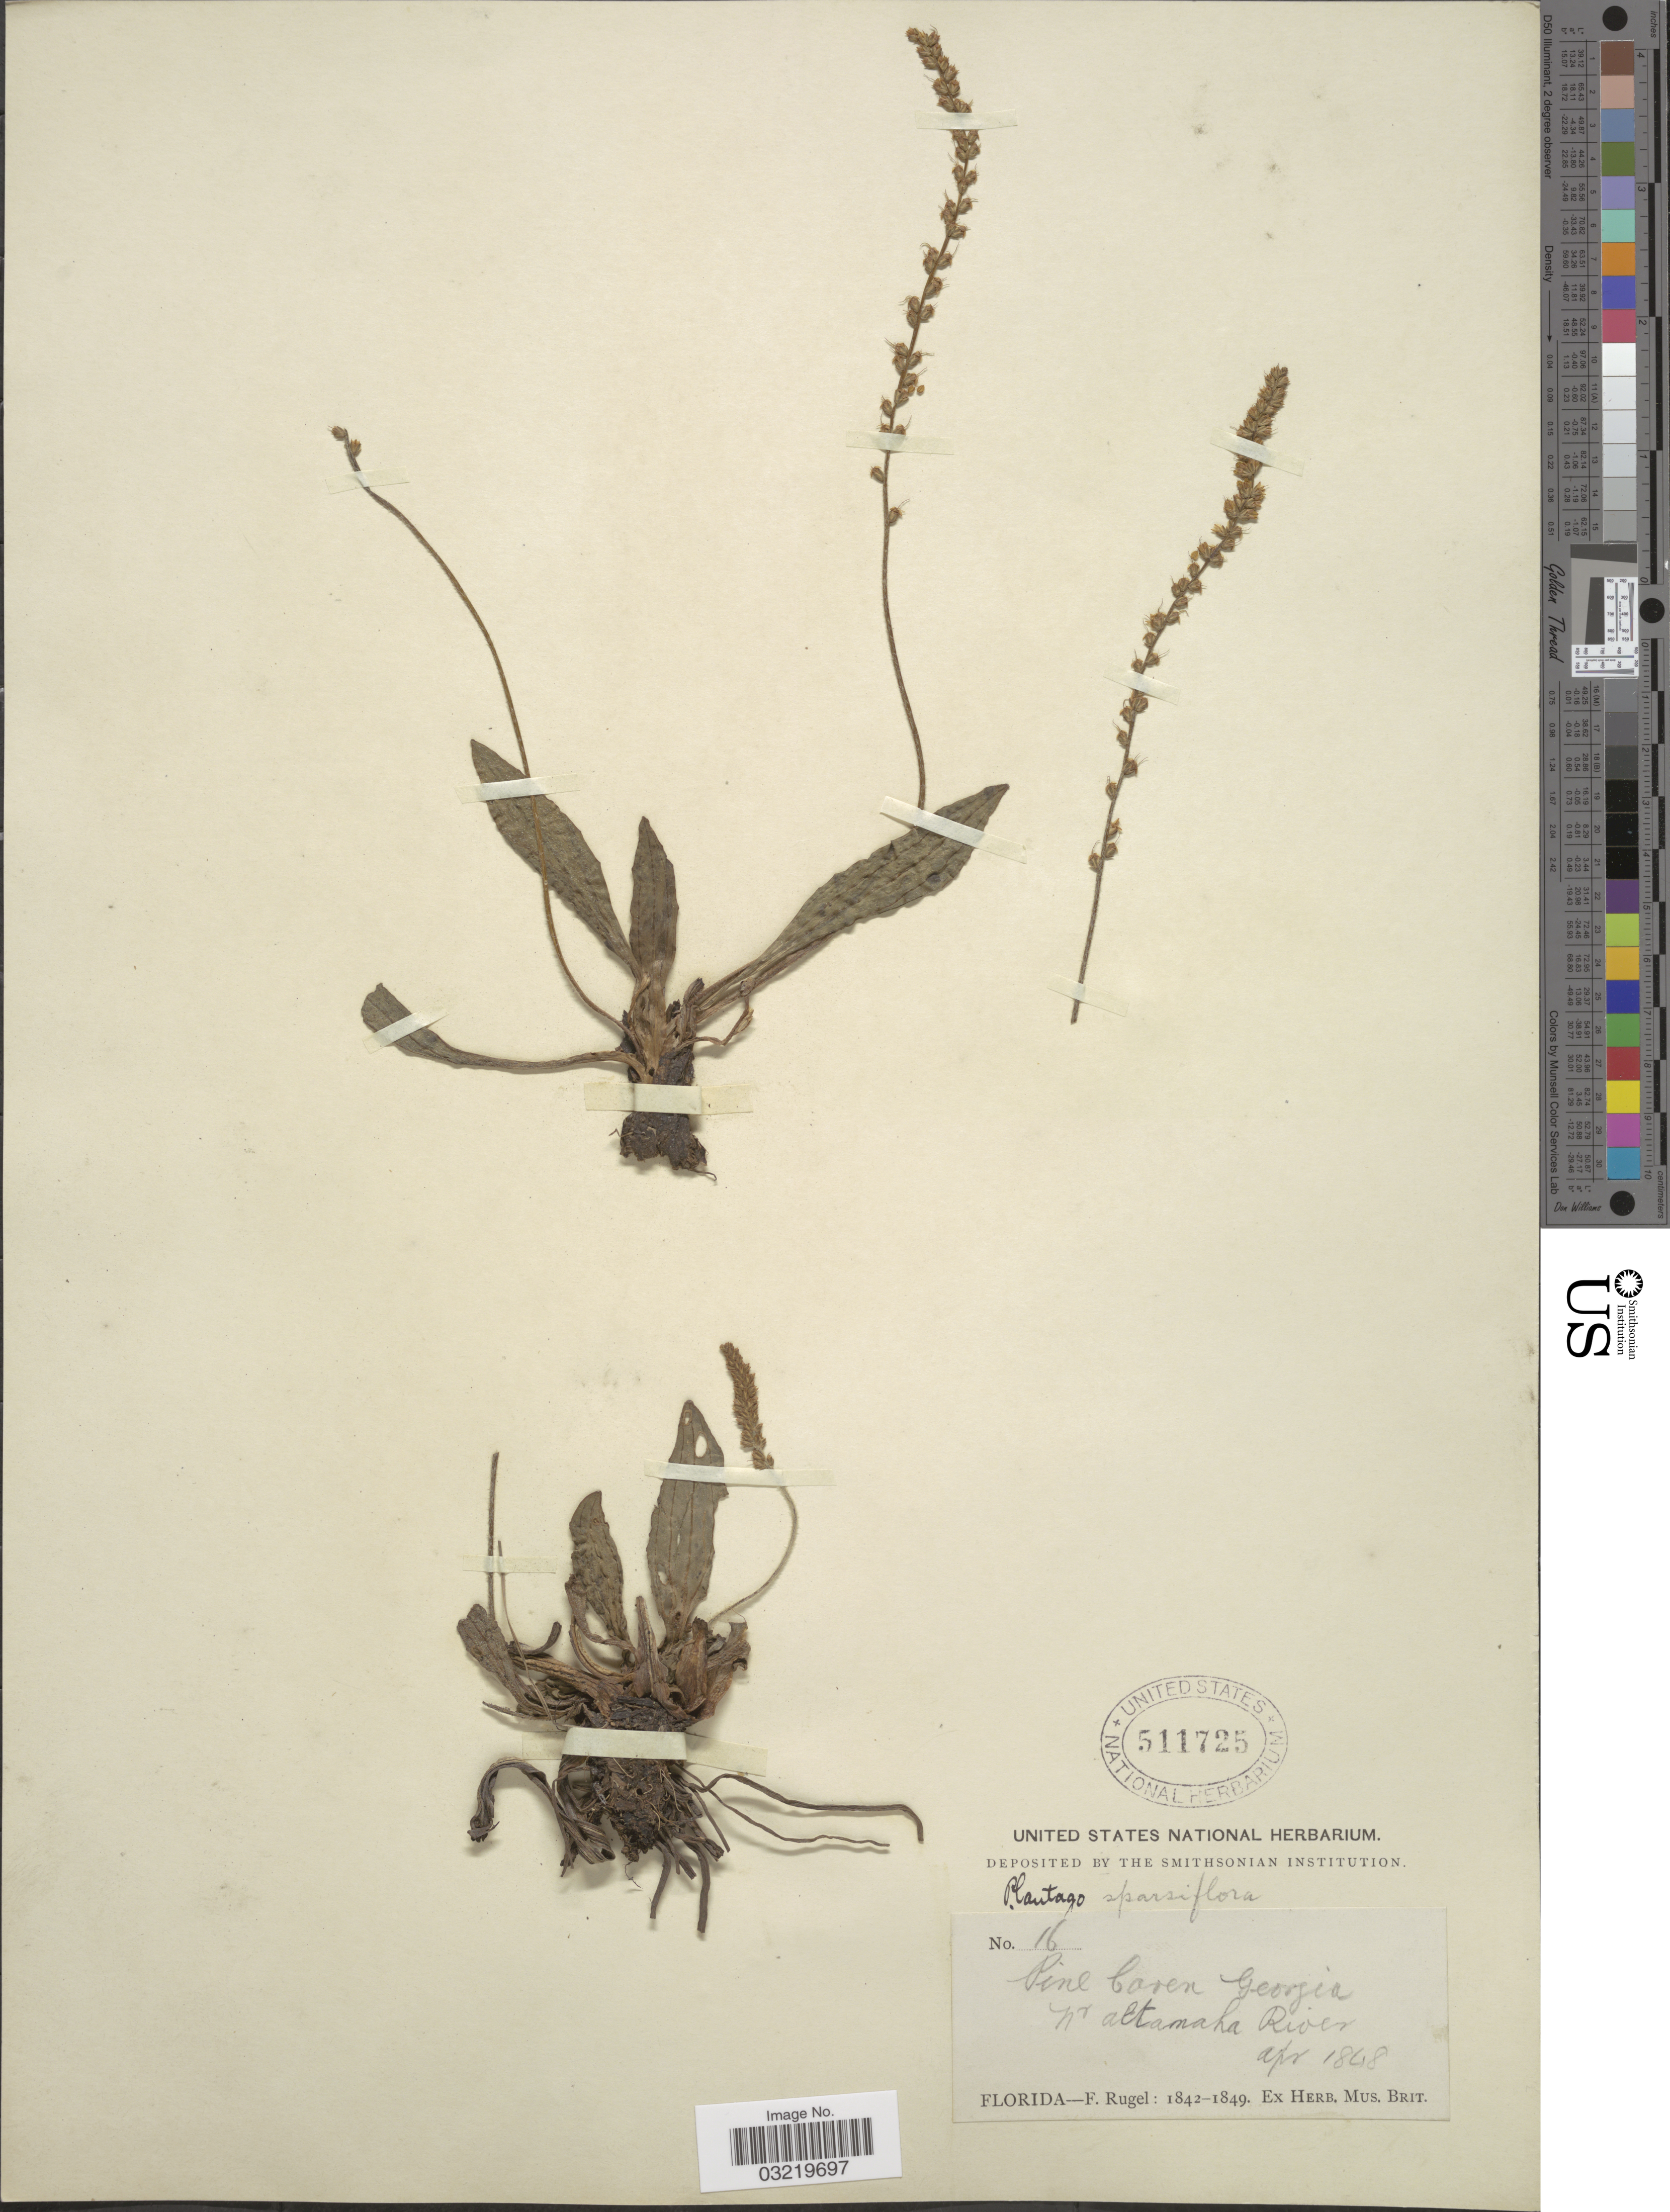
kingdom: Plantae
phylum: Tracheophyta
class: Magnoliopsida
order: Lamiales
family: Plantaginaceae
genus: Plantago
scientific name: Plantago sparsiflora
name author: Michx.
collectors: F. Rugel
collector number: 16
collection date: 1848-04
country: United States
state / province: Georgia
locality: Nr Altamaha River.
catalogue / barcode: US 511725